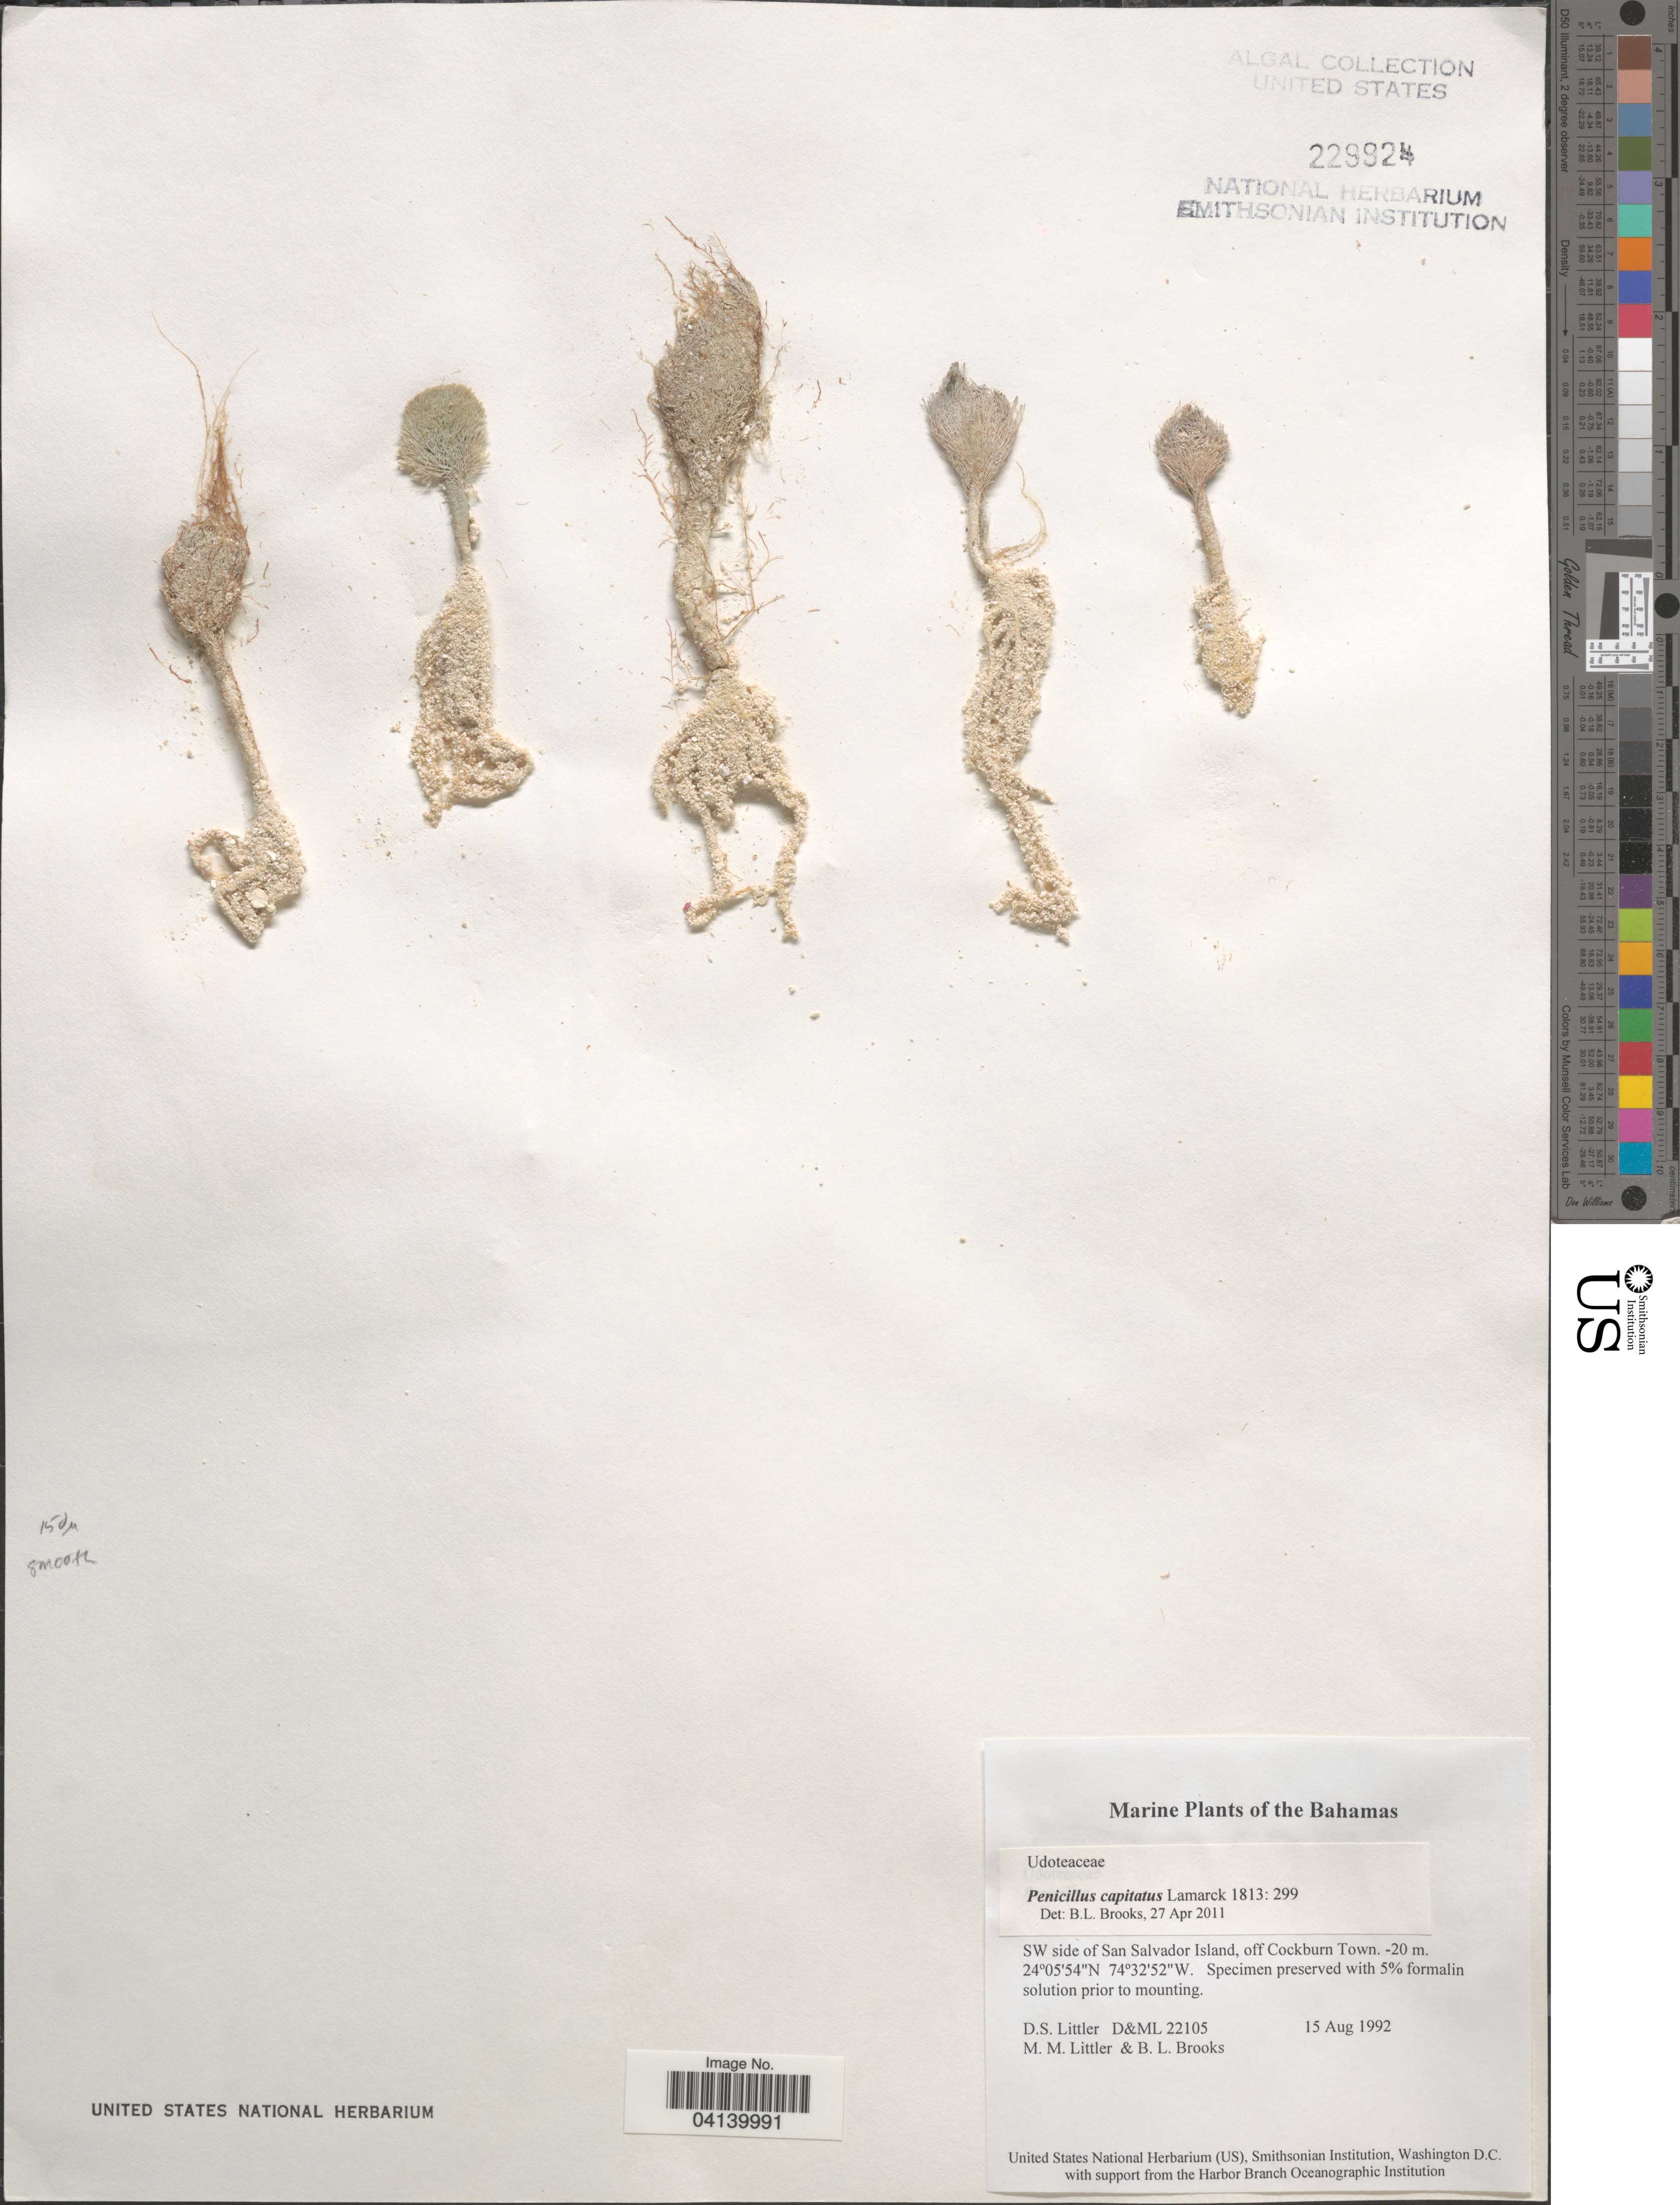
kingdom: Plantae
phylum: Chlorophyta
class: Ulvophyceae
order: Bryopsidales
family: Udoteaceae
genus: Penicillus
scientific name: Penicillus capitatus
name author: Lam.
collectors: D. S. Littler & B. Brooks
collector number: D&ML22105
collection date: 1992-08-15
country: Bahamas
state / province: San Salvador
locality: SW side of San Salvador Island, off Cockburn Town.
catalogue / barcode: US 229924